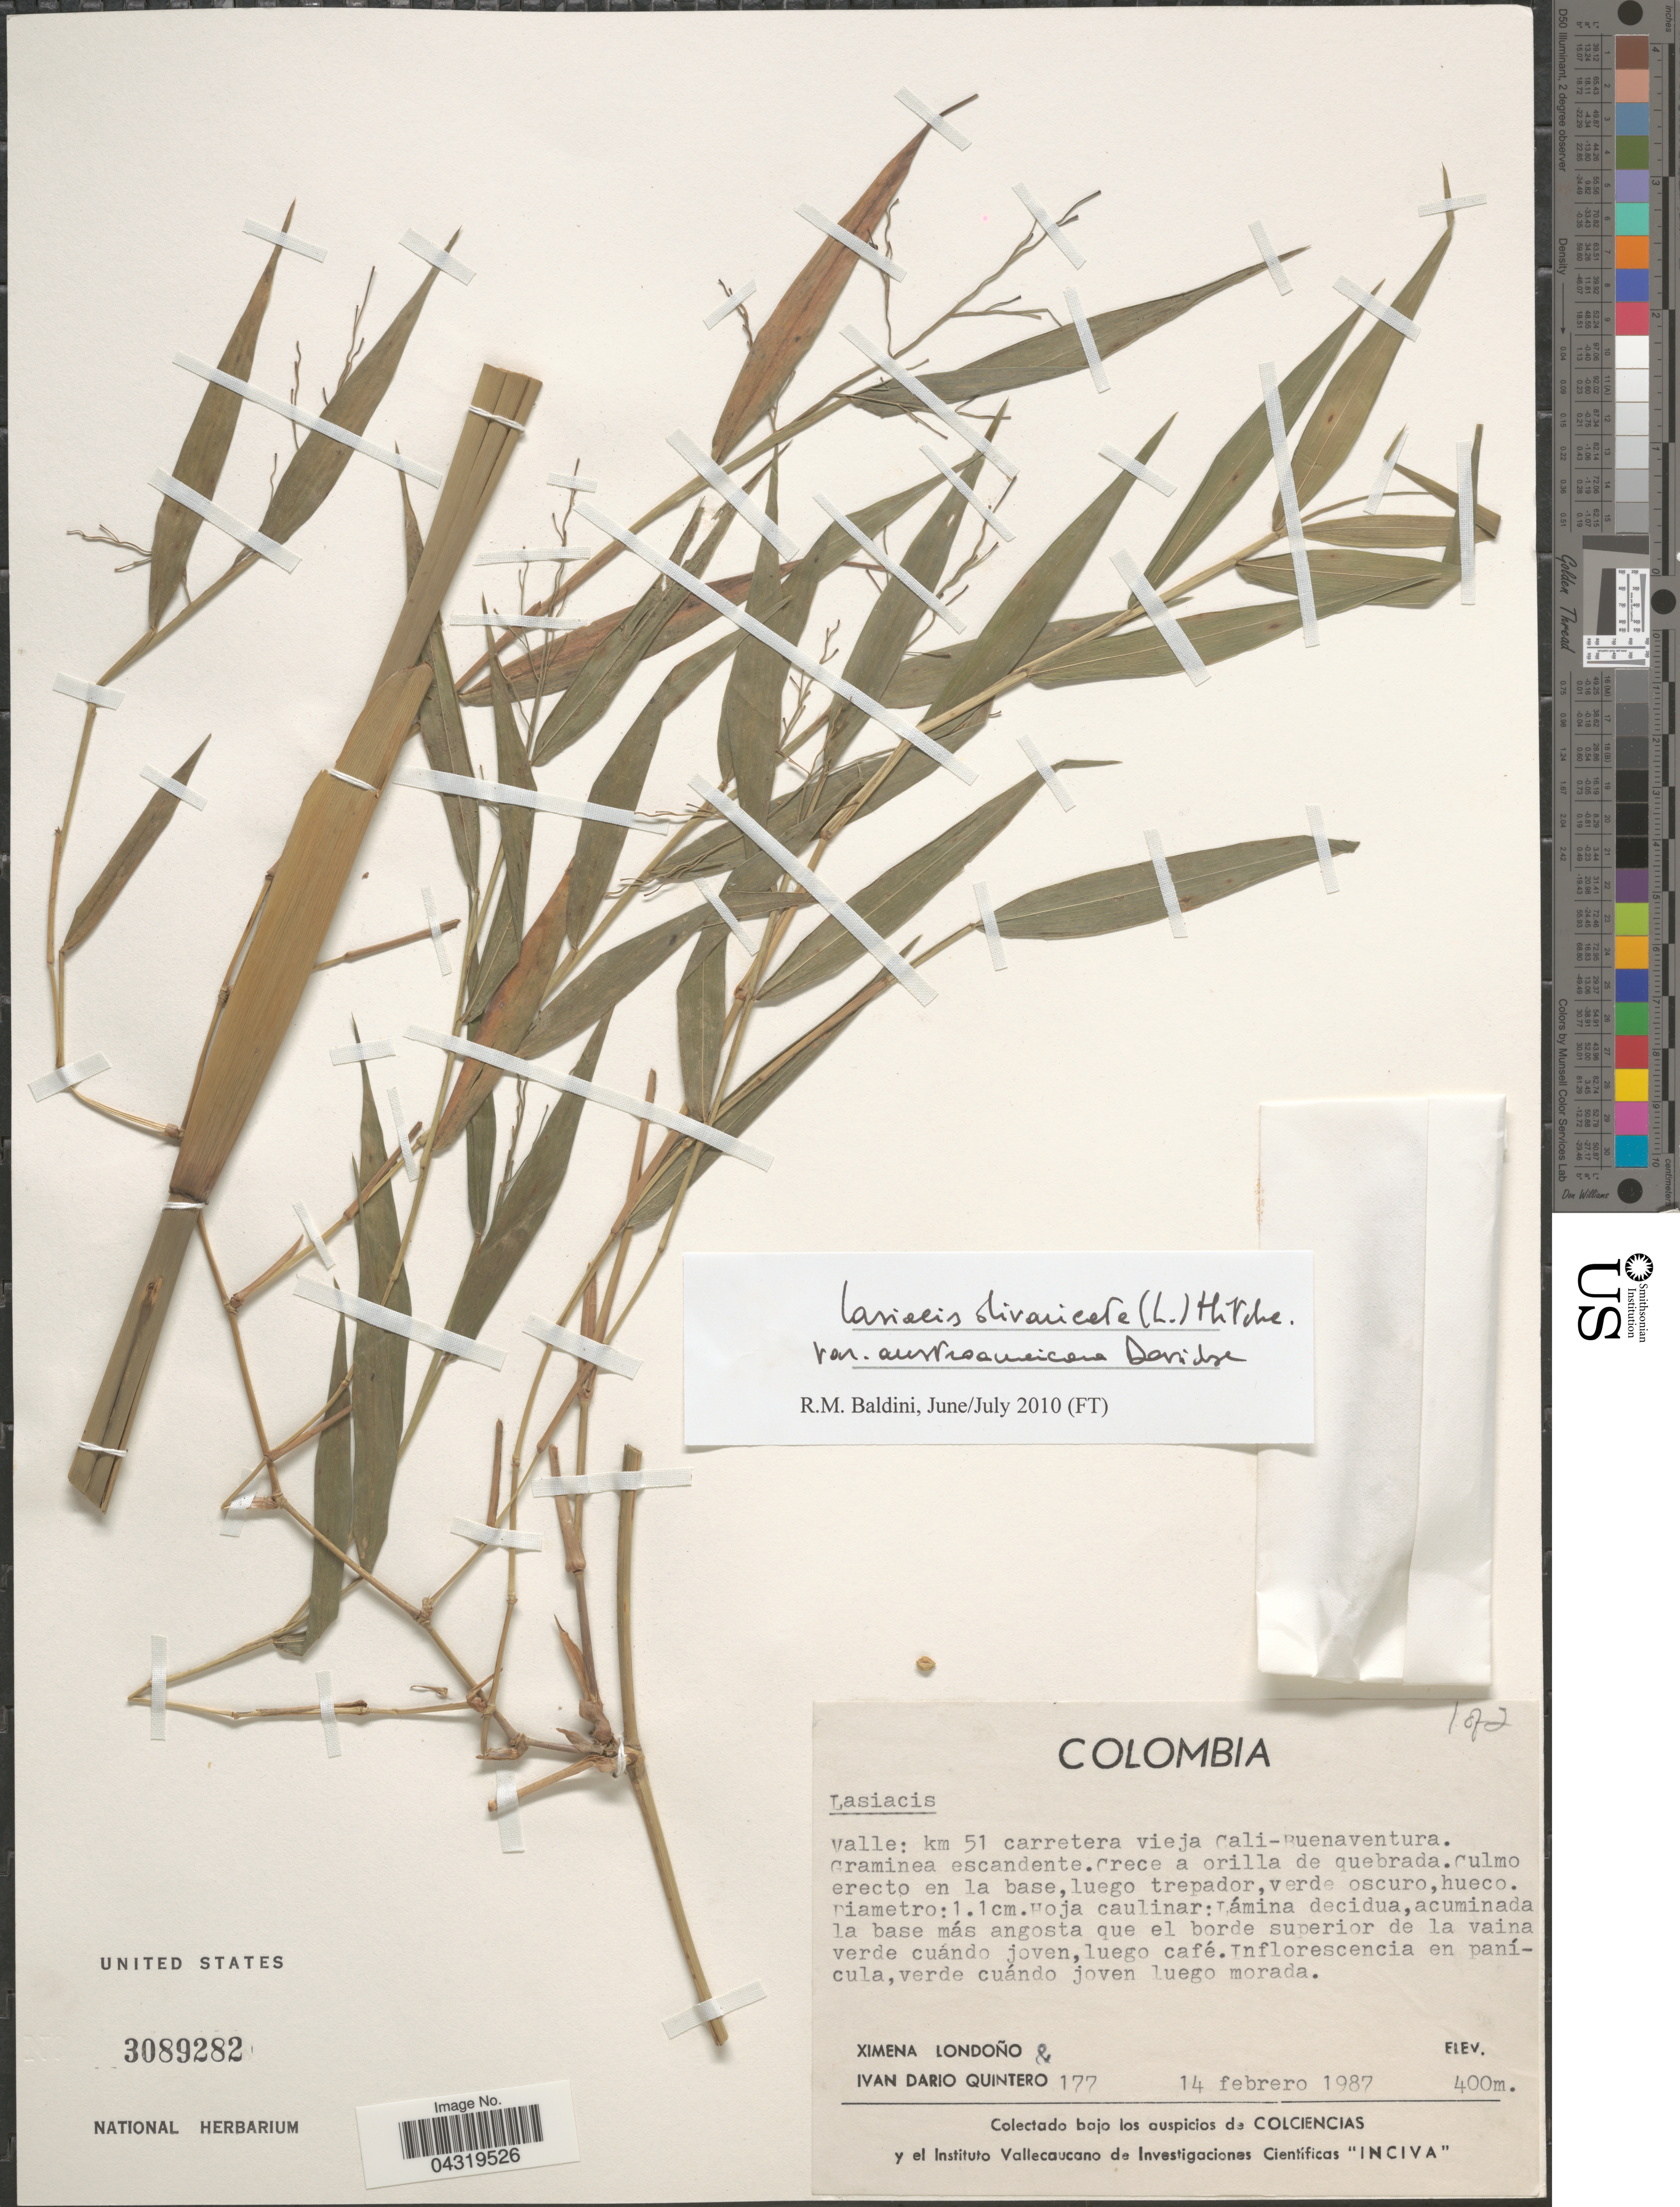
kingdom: Plantae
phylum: Tracheophyta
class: Liliopsida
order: Poales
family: Poaceae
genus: Lasiacis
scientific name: Lasiacis divaricata var. austroamericana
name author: Davidse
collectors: X. Londoño & I. Quintero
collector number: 177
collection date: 1987-02-14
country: Colombia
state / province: Valle del Cauca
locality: Valle: km 51 carretera vieja Cali-Buenaventura.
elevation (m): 400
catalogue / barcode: US 3089282